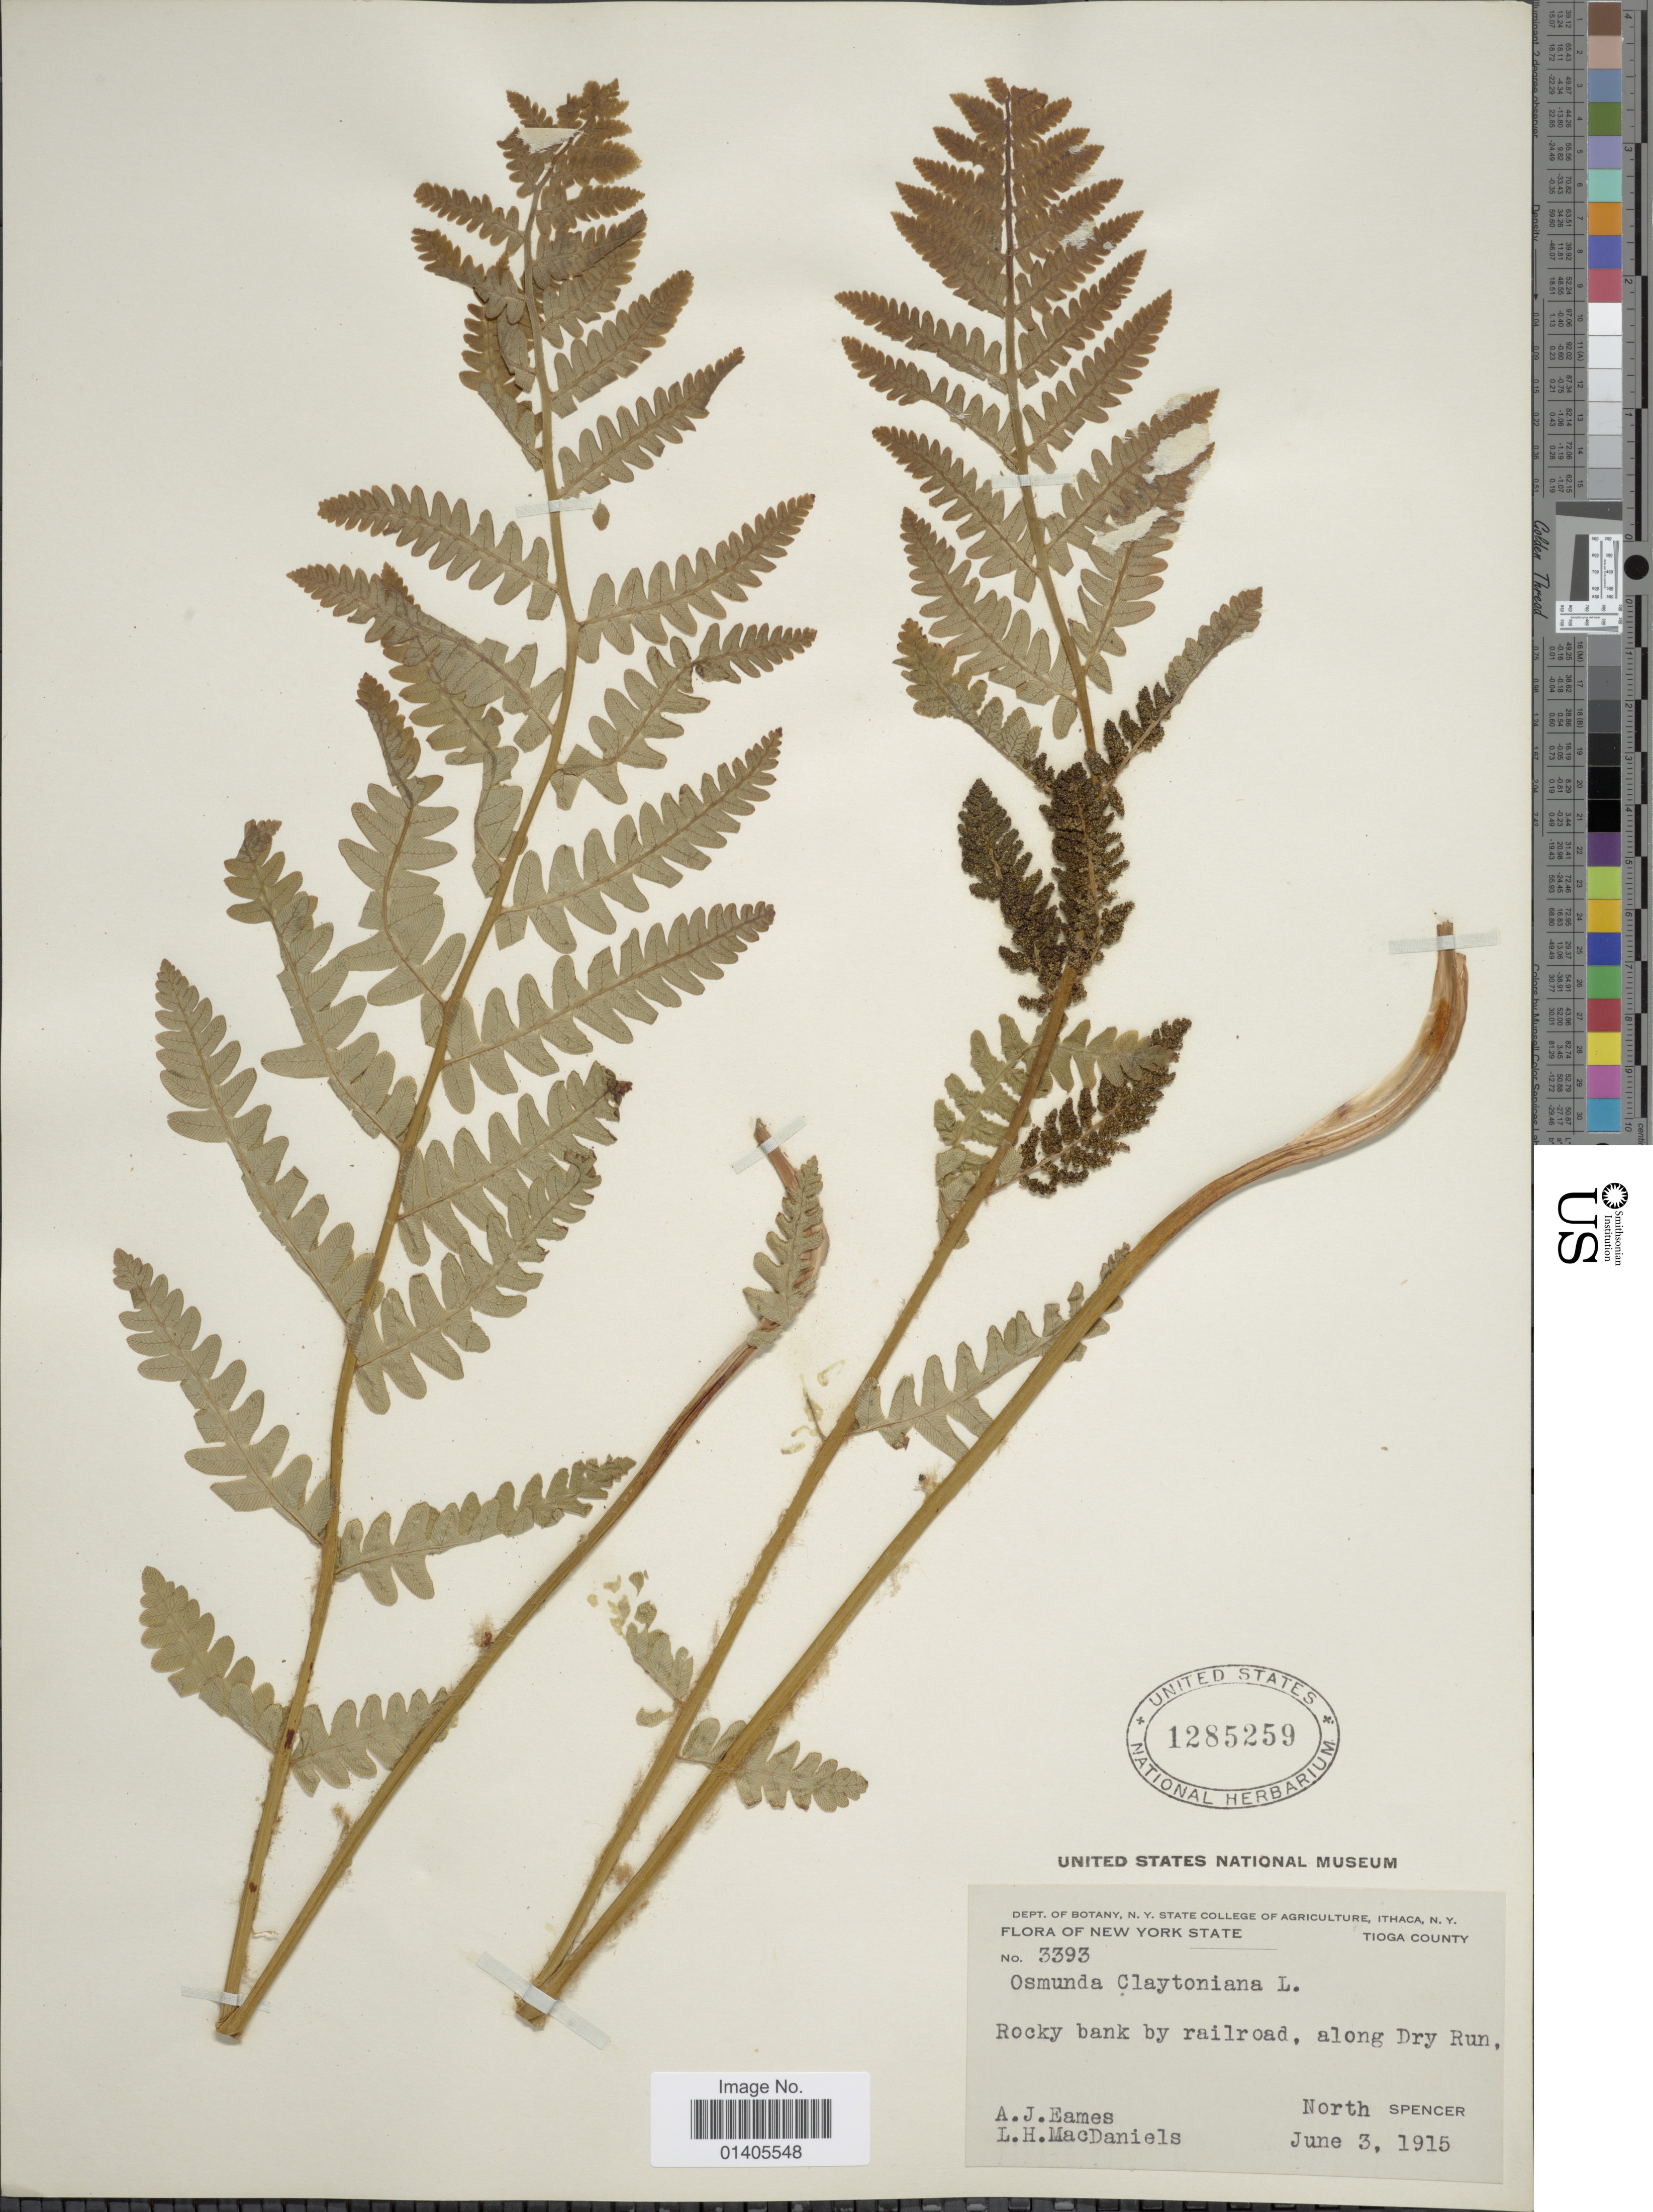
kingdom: Plantae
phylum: Tracheophyta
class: Polypodiopsida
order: Osmundales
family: Osmundaceae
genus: Osmunda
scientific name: Osmunda claytoniana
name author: (L.) Tagawa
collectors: A. J. Eames & L. H. MacDaniels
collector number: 3393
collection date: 1915-06-03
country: United States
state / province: New York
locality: Tioga County, Rocky bank by railroad, along Dry Run, North Spencer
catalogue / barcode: US 1285259